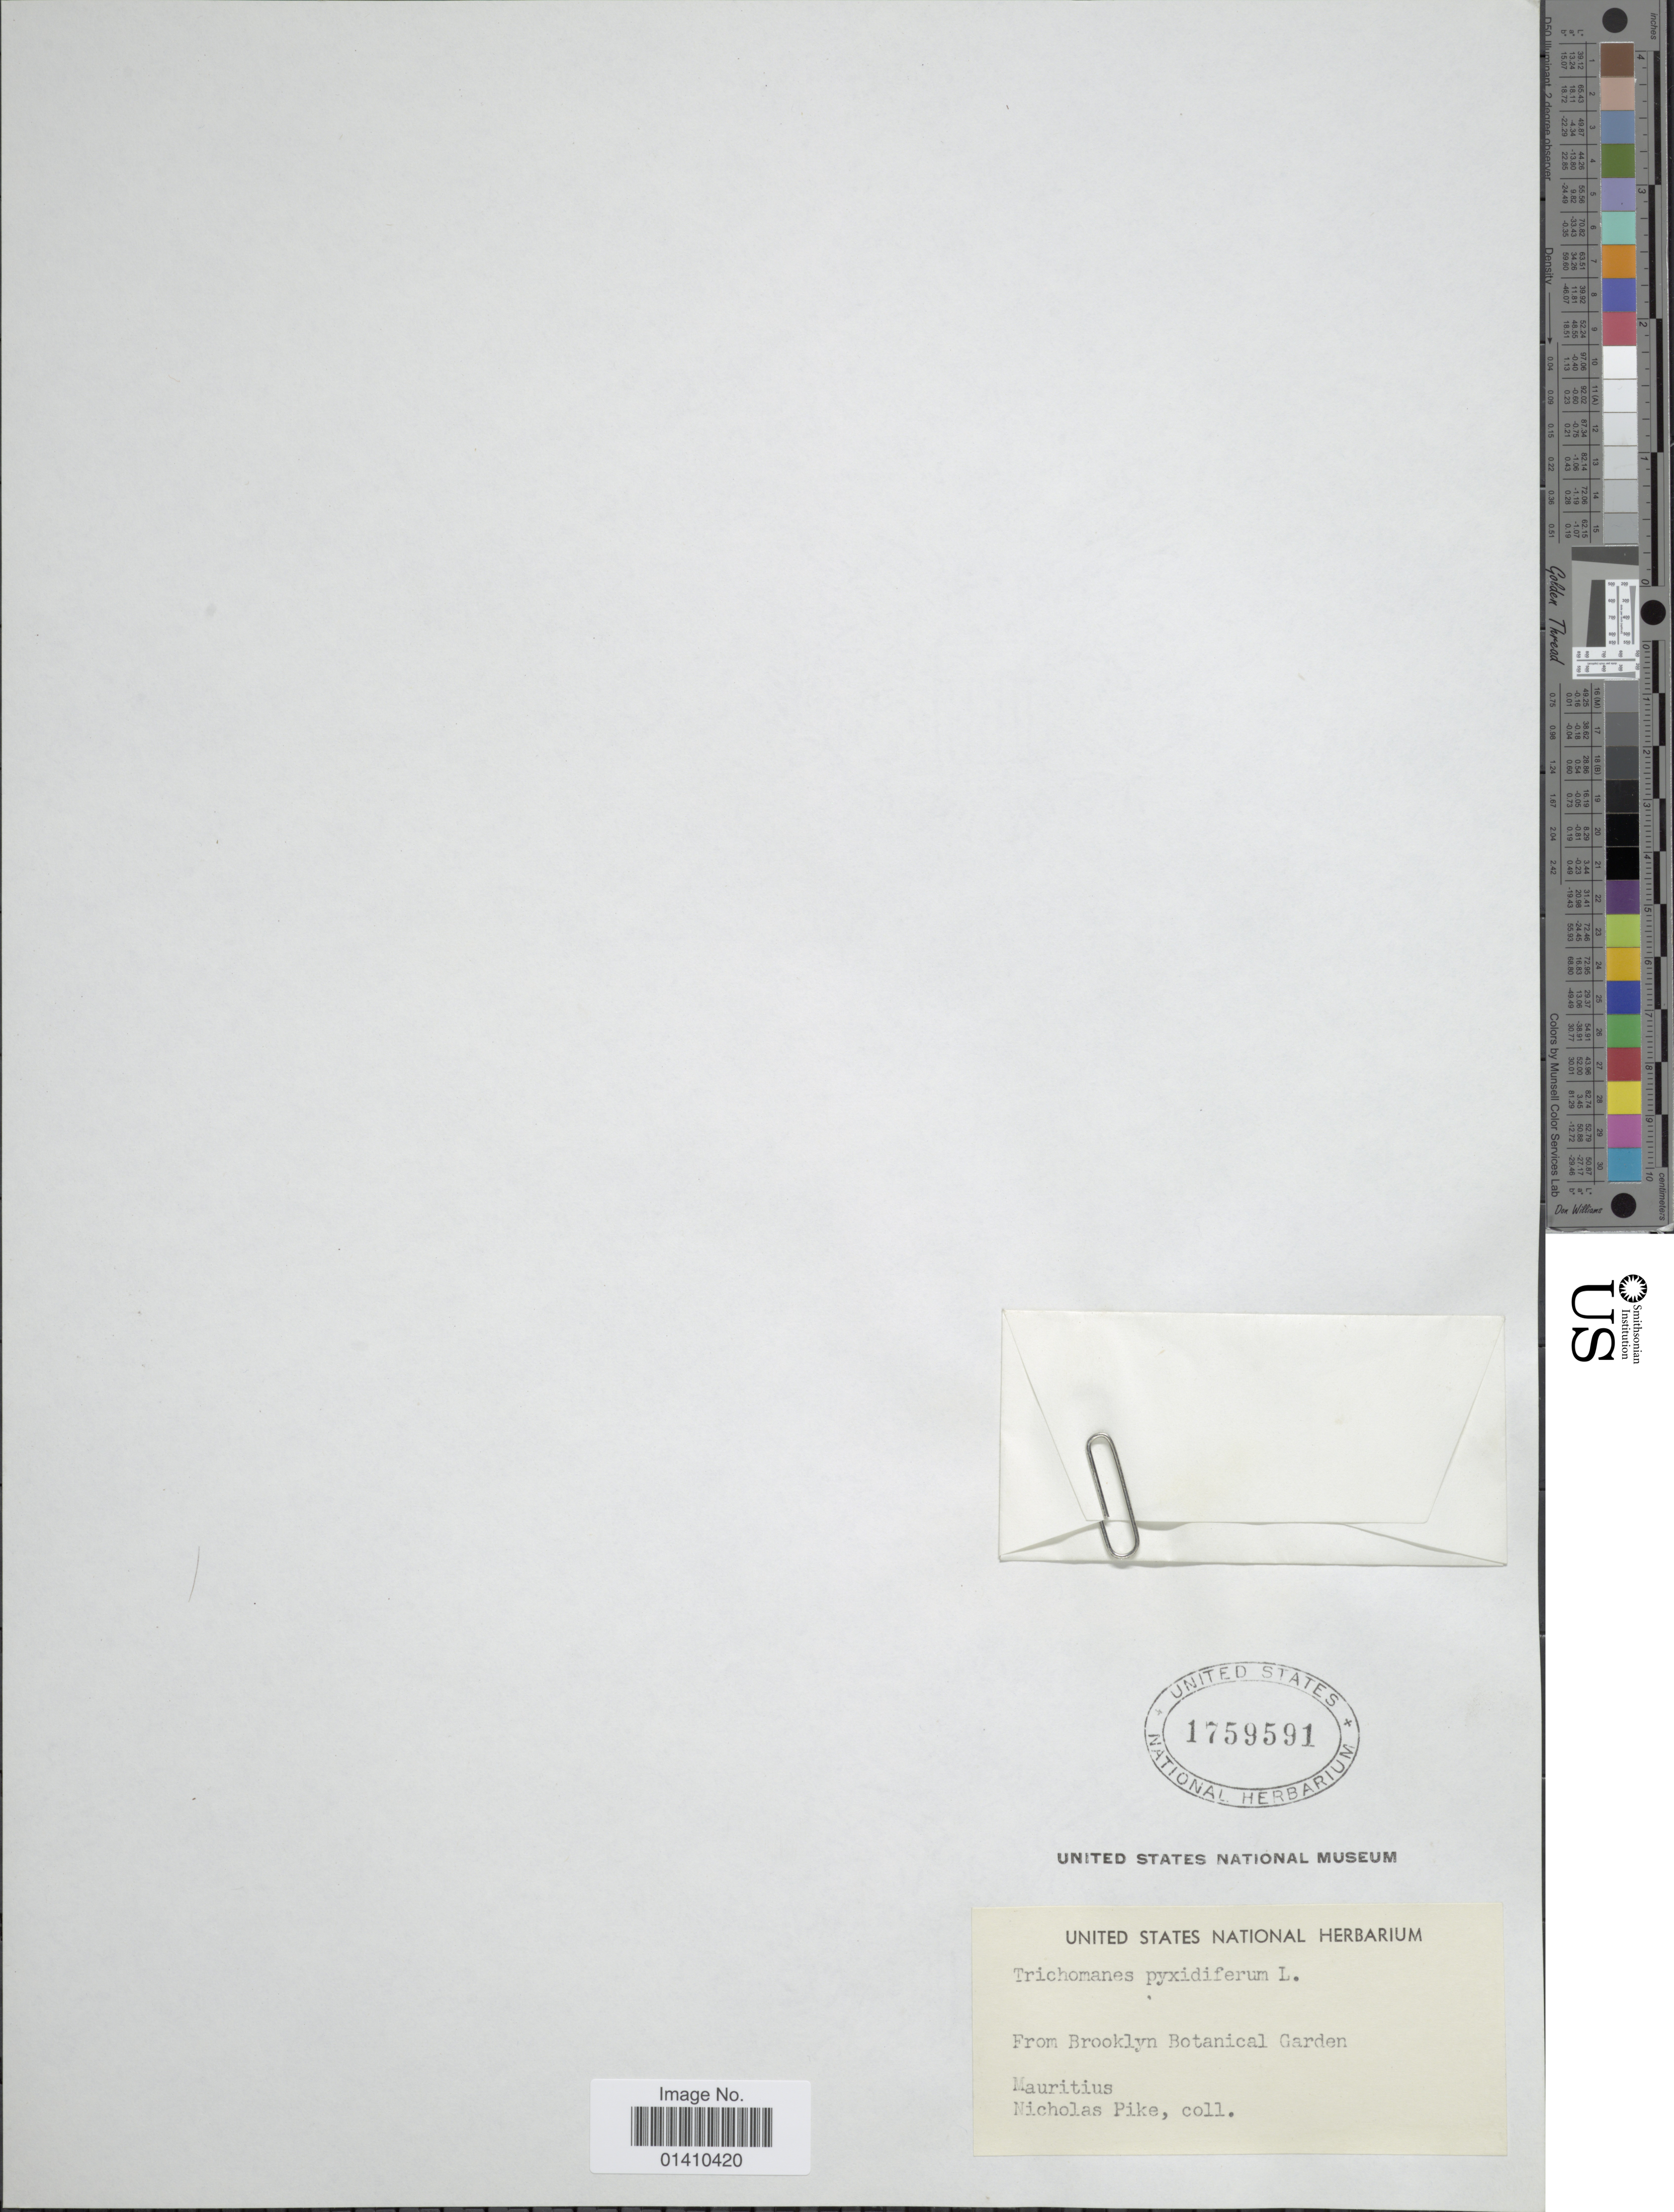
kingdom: Plantae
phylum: Tracheophyta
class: Polypodiopsida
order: Hymenophyllales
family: Hymenophyllaceae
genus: Polyphlebium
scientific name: Polyphlebium pyxidiferum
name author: (L.) Ebihara & Dubuisson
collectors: N. Pike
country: Mauritius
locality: From Brooklyn Botanical Garden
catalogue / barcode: US 1759591